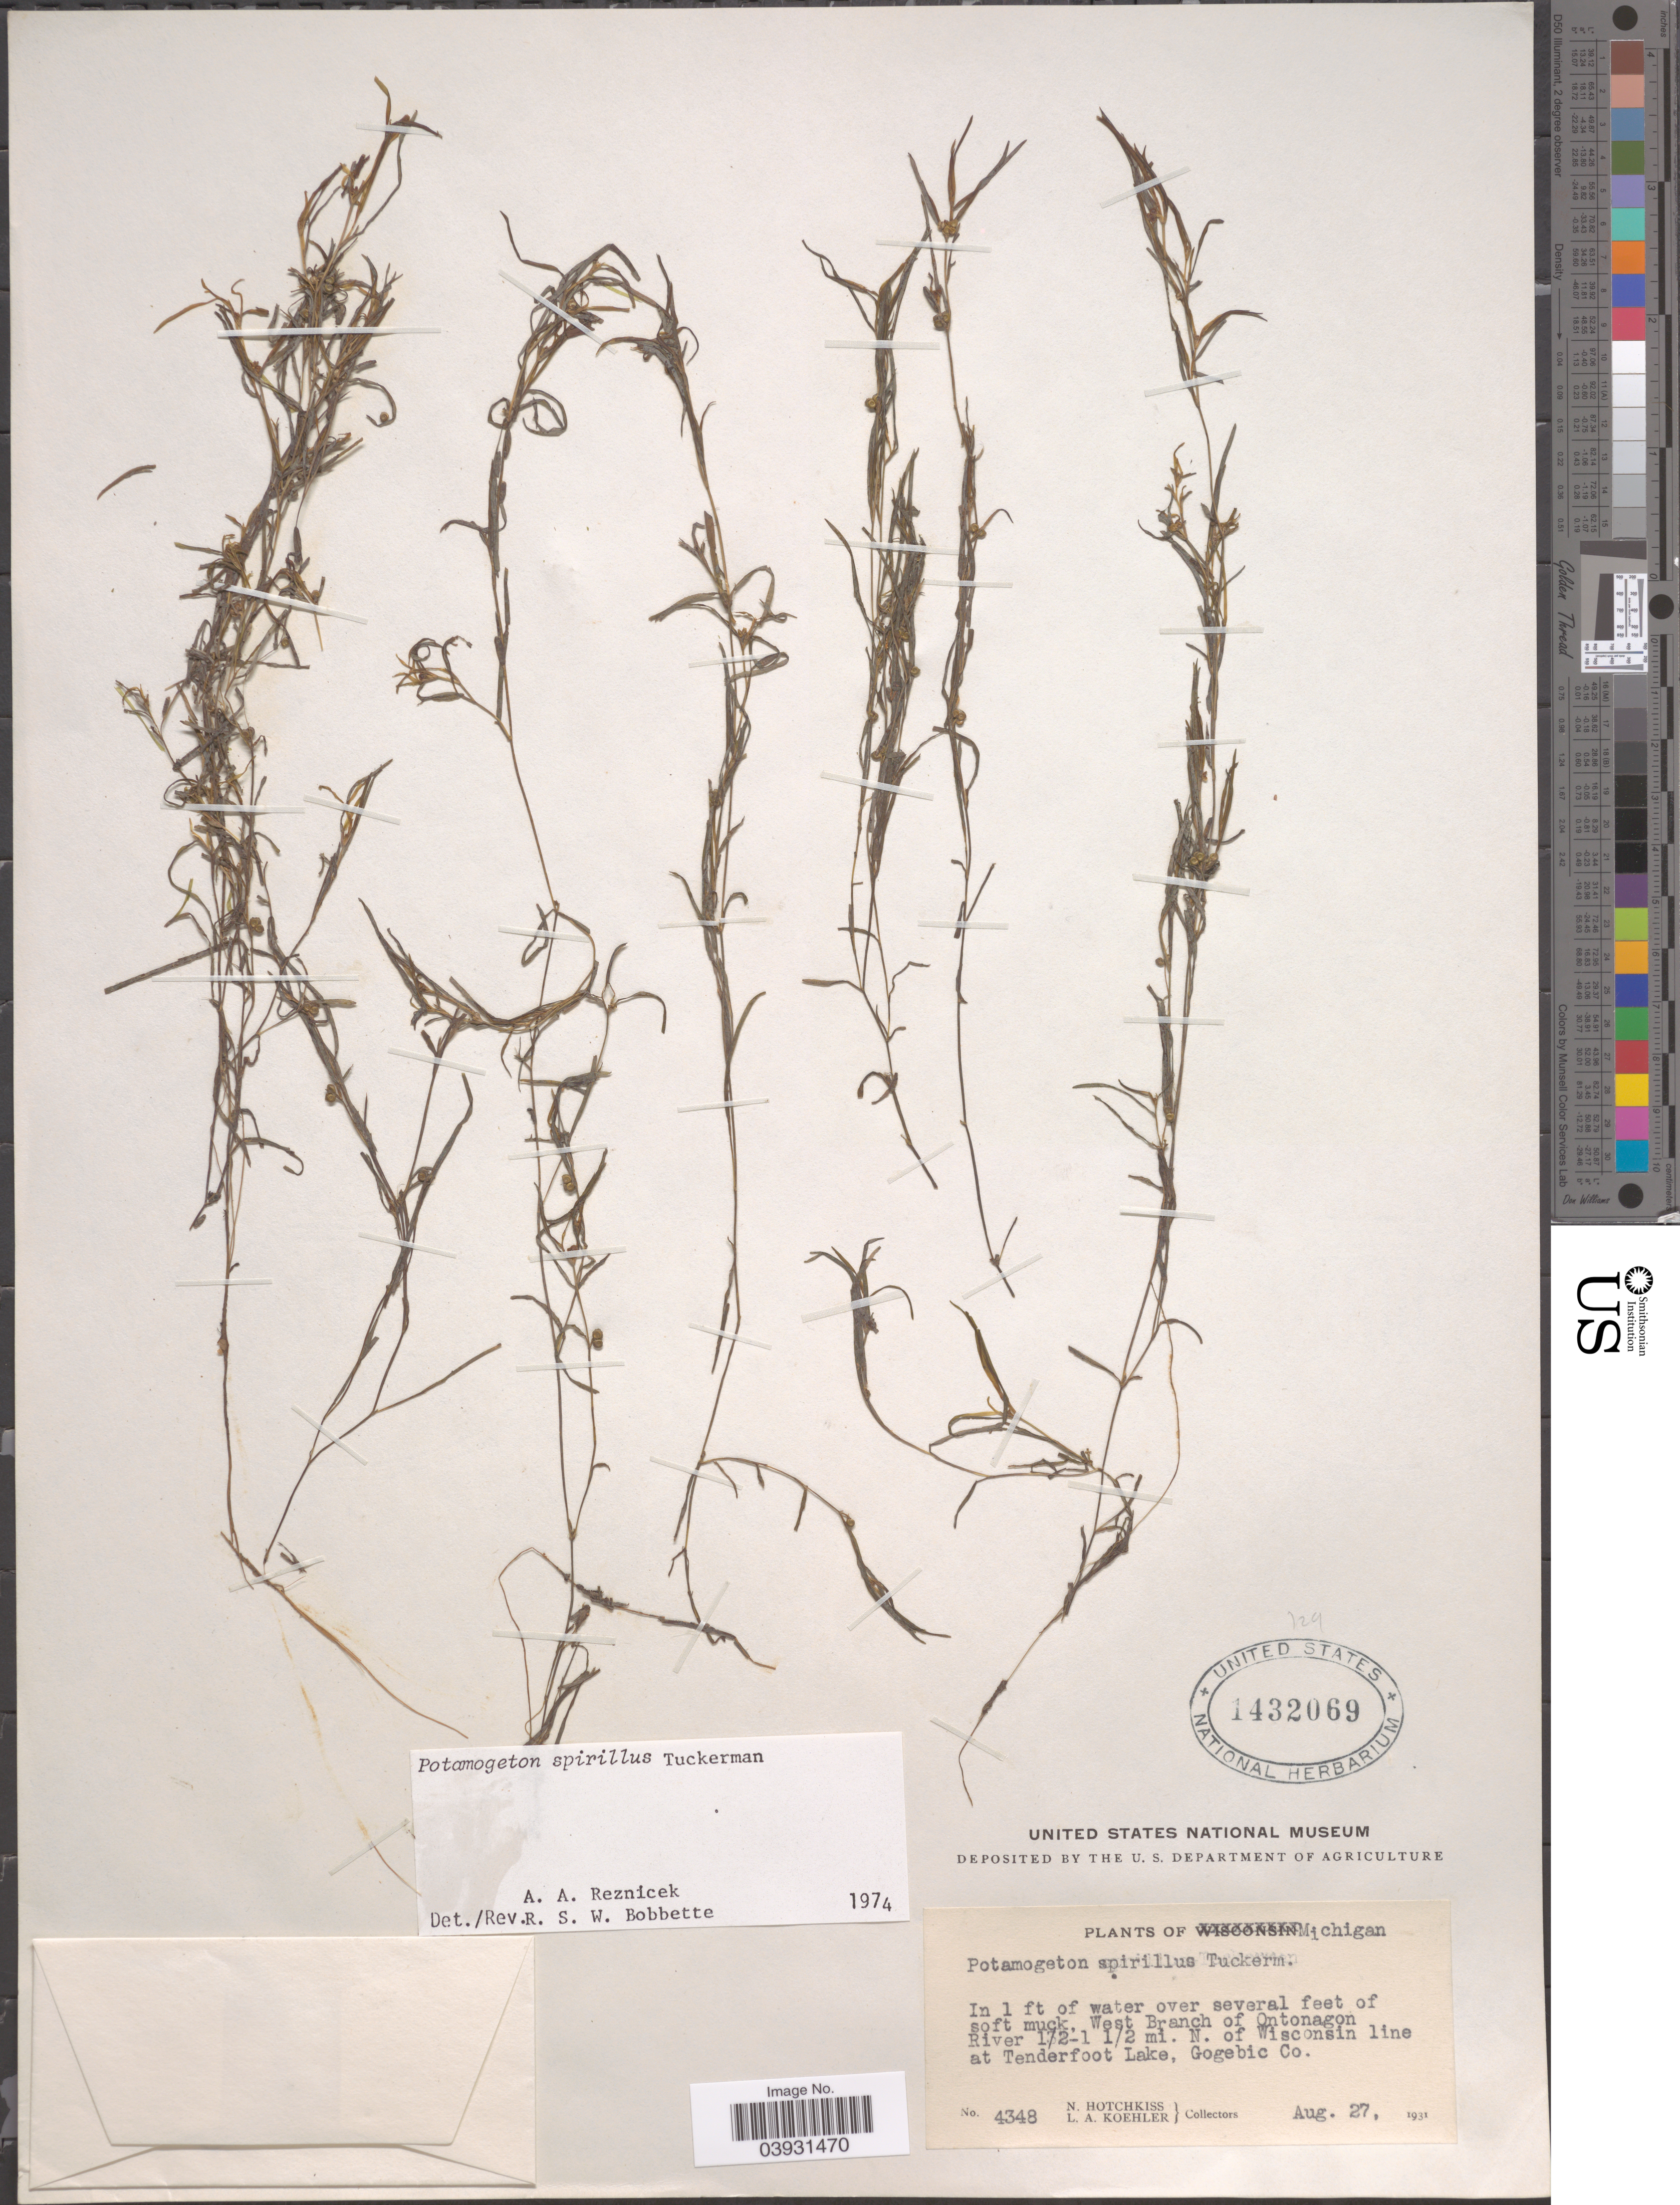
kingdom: Plantae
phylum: Tracheophyta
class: Liliopsida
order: Alismatales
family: Potamogetonaceae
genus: Potamogeton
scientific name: Potamogeton spirillus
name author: Tuck.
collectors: N. Hotchkiss & L. Koehler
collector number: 4348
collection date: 1931-08-27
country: United States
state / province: Michigan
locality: West Branch of Ontonagon River ½-1 ½ mi. N. of Wisconsin line at Tenderfoot Lake, Gogebic Co.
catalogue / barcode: US 1432069